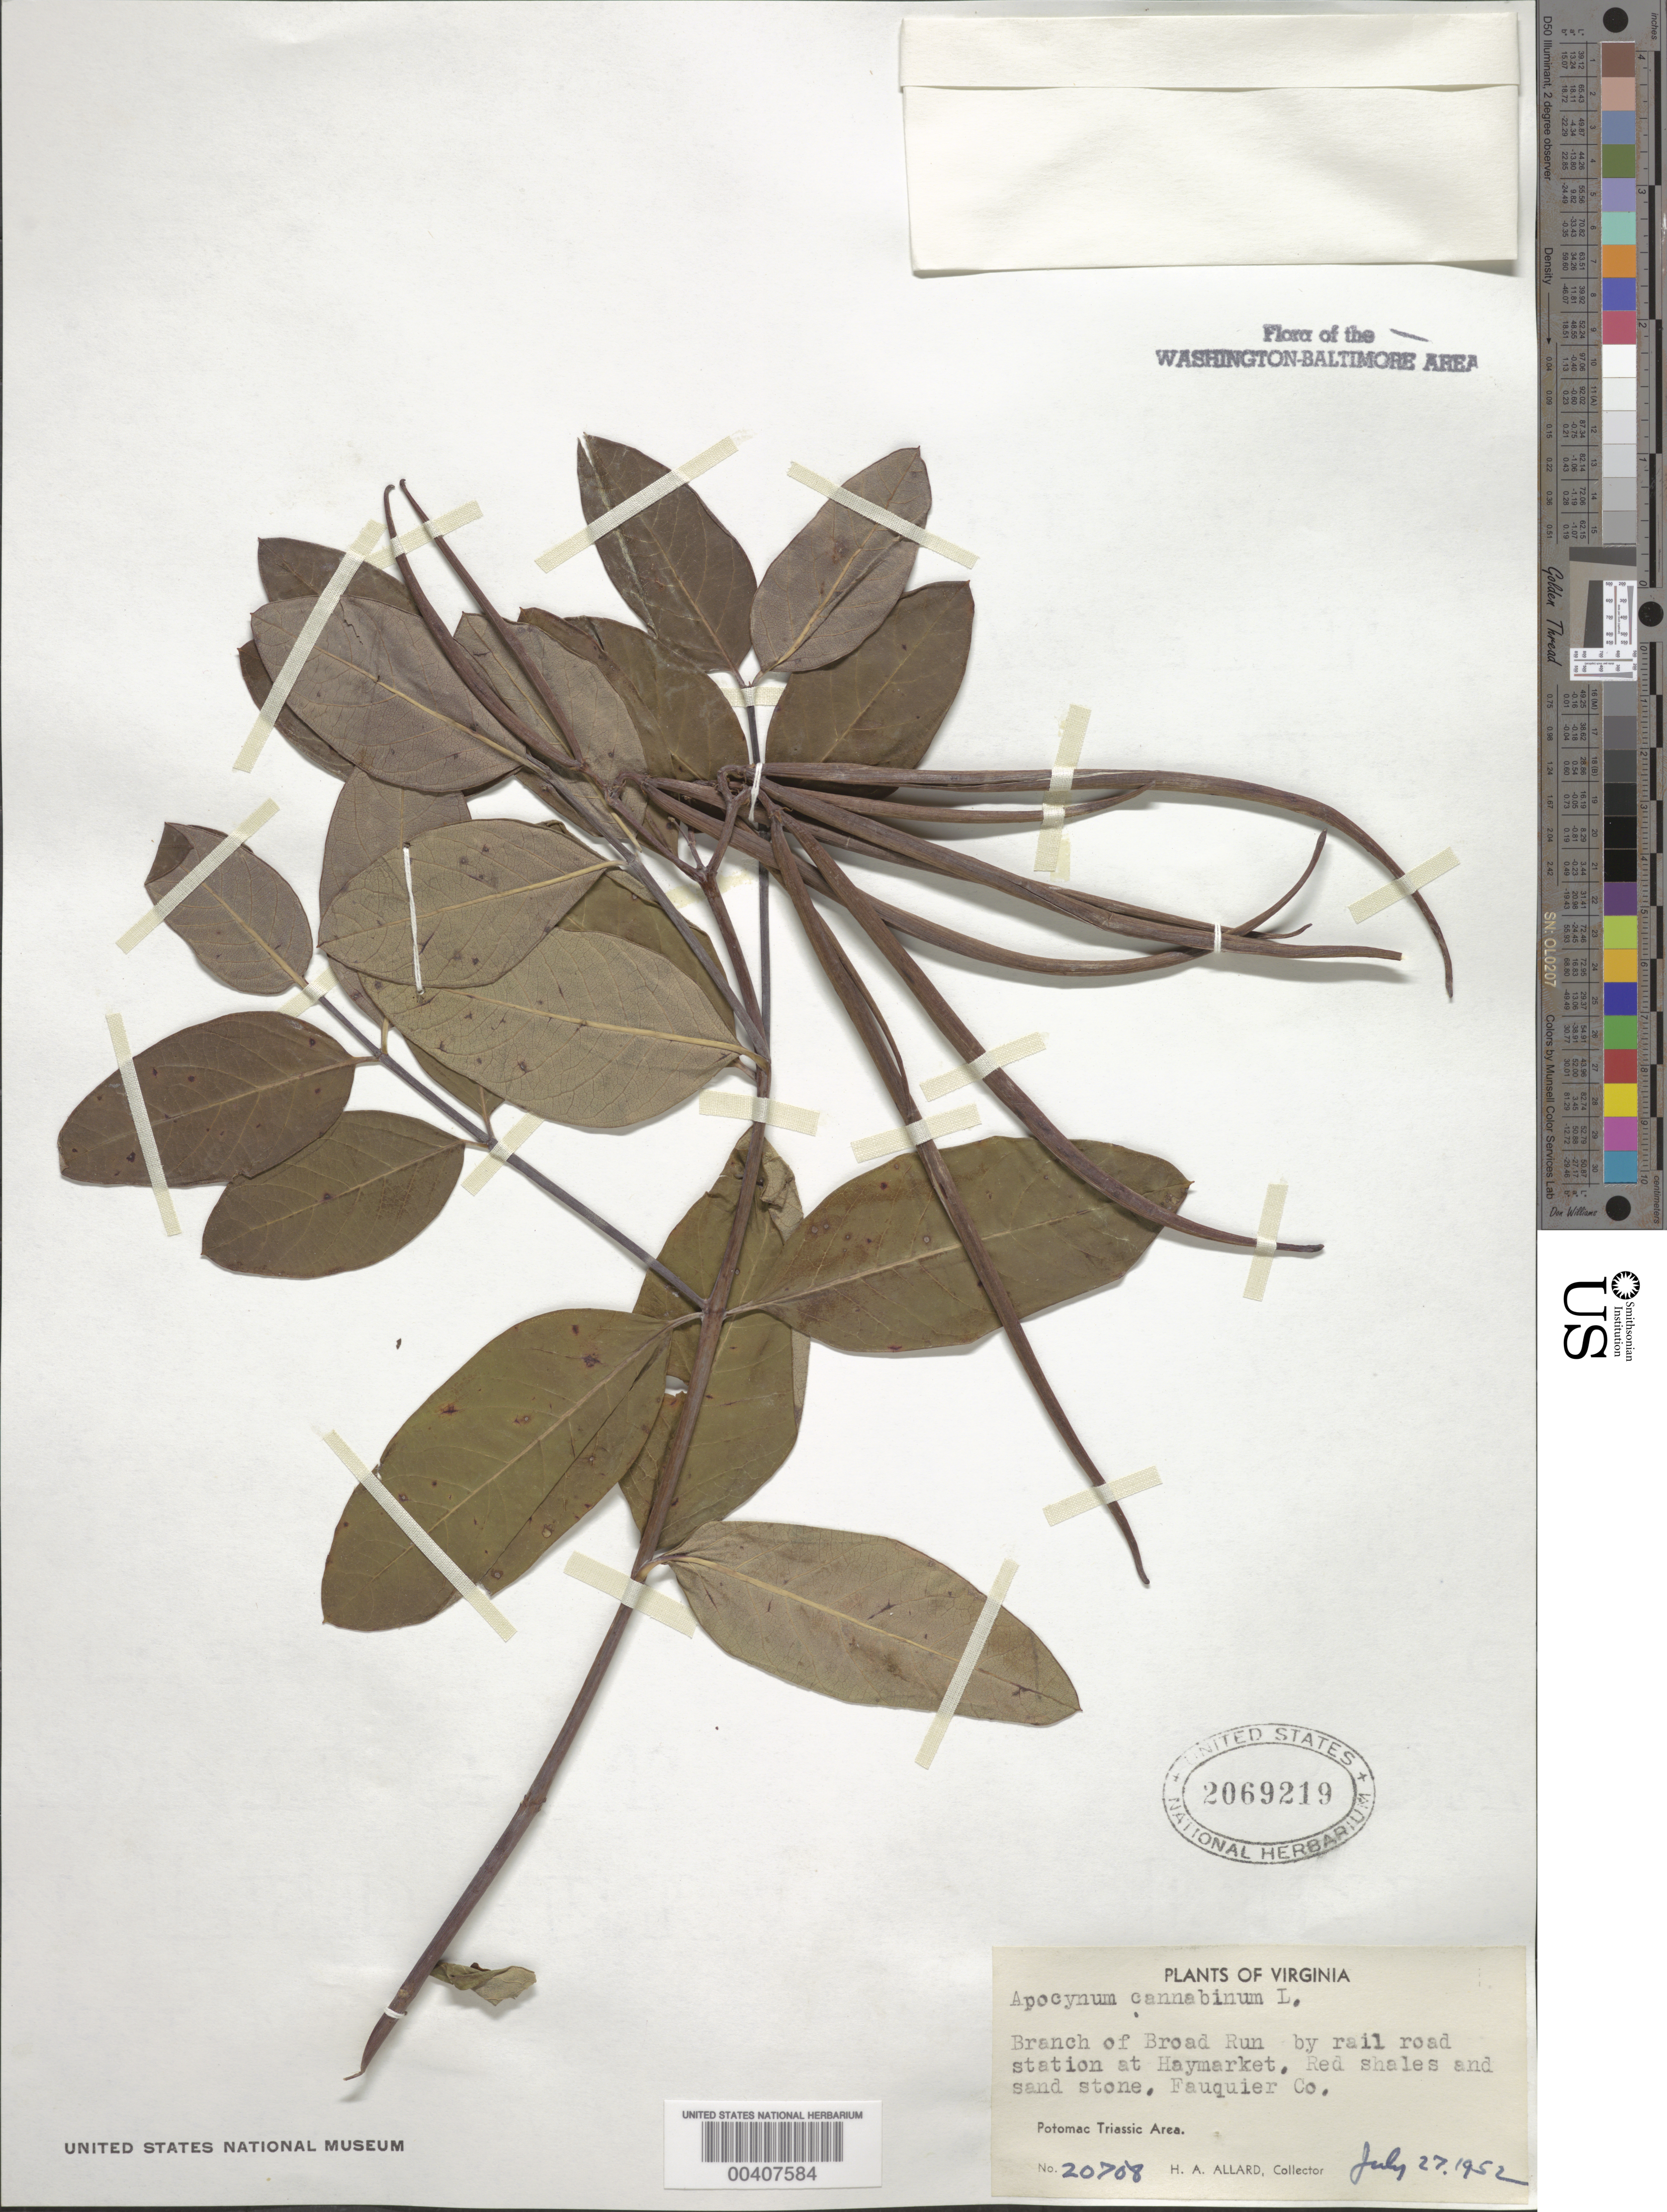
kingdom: Plantae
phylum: Tracheophyta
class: Magnoliopsida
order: Gentianales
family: Apocynaceae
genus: Apocynum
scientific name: Apocynum cannabinum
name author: L.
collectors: H. A. Allard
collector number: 20708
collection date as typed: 27 Jul 1952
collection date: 1952-07-27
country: United States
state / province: Virginia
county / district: Fauquier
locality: Broad Run, Haymarket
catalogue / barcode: US 2069219